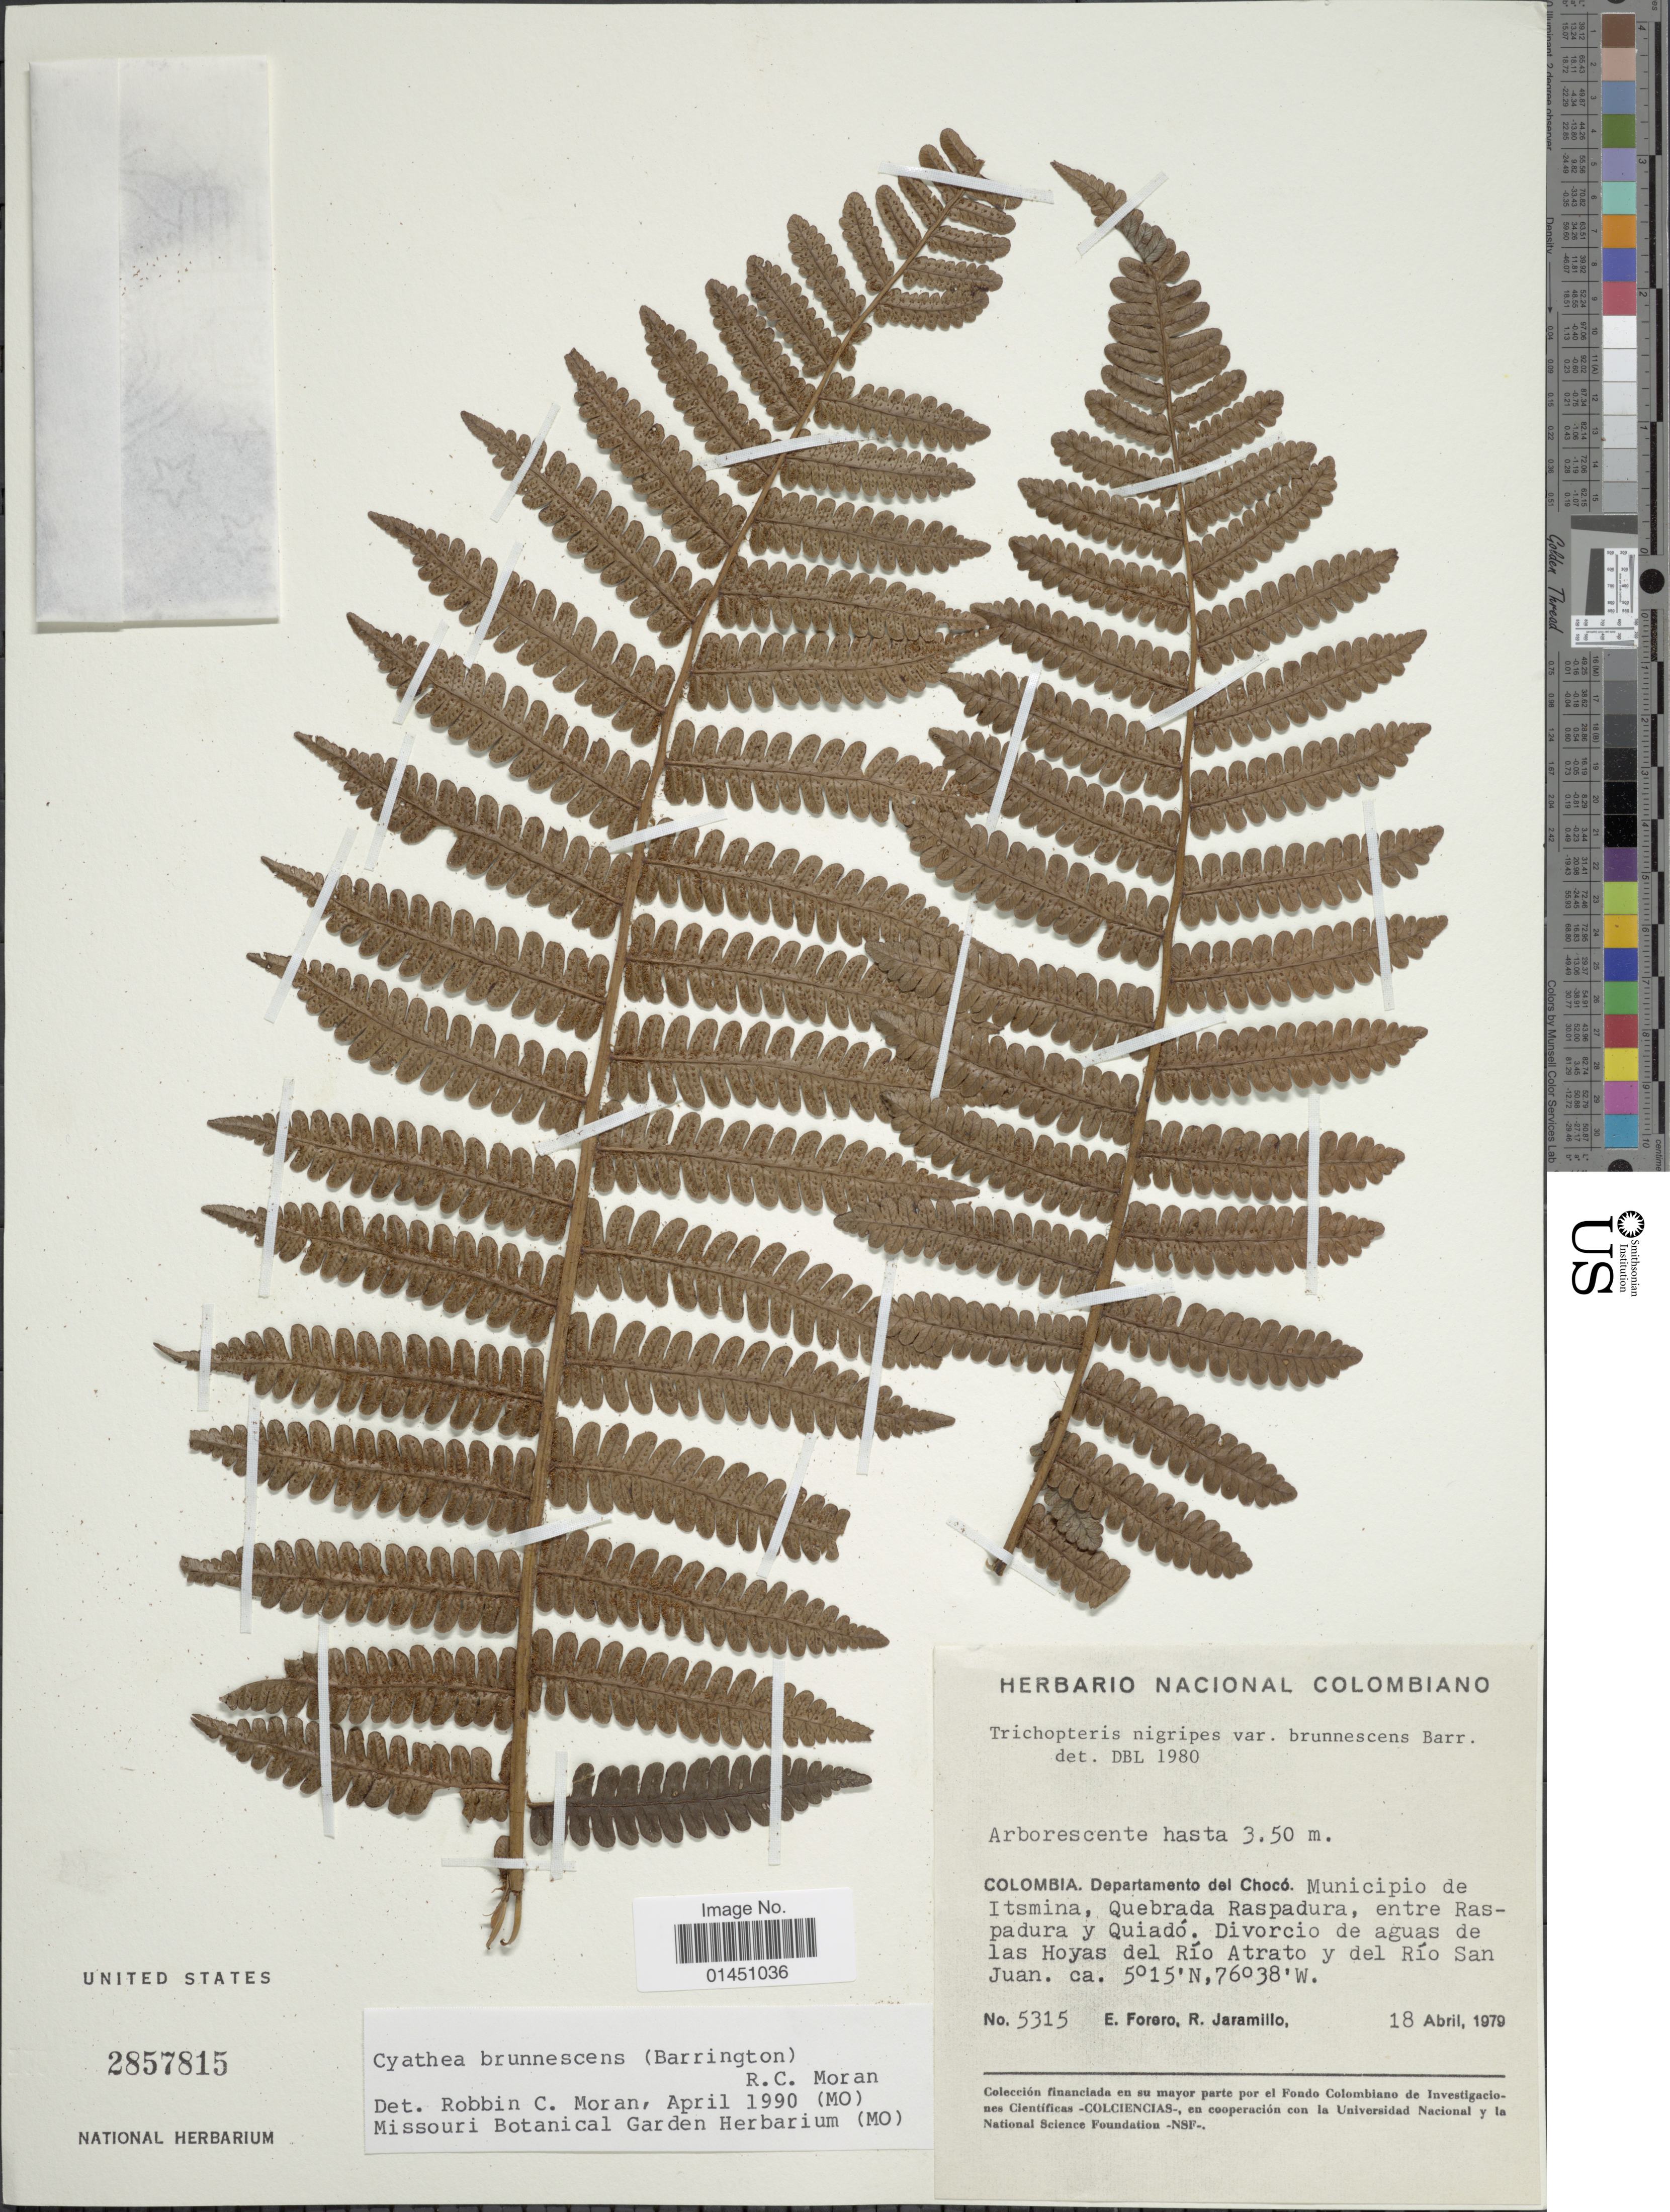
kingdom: Plantae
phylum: Tracheophyta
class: Polypodiopsida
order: Cyatheales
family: Cyatheaceae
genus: Cyathea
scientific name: Cyathea brunnescens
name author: (Barrington) R.C. Moran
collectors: E. Forero & R. Jaramillo M.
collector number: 5315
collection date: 1979-04-18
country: Colombia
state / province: Chocó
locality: Municipio de Itsmina, Quebrada Raspadura, entre Raspadura y Quiado. Divorcio de aguas de las Hoyas del Rio Atrato y del Rio San Juan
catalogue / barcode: US 2857815